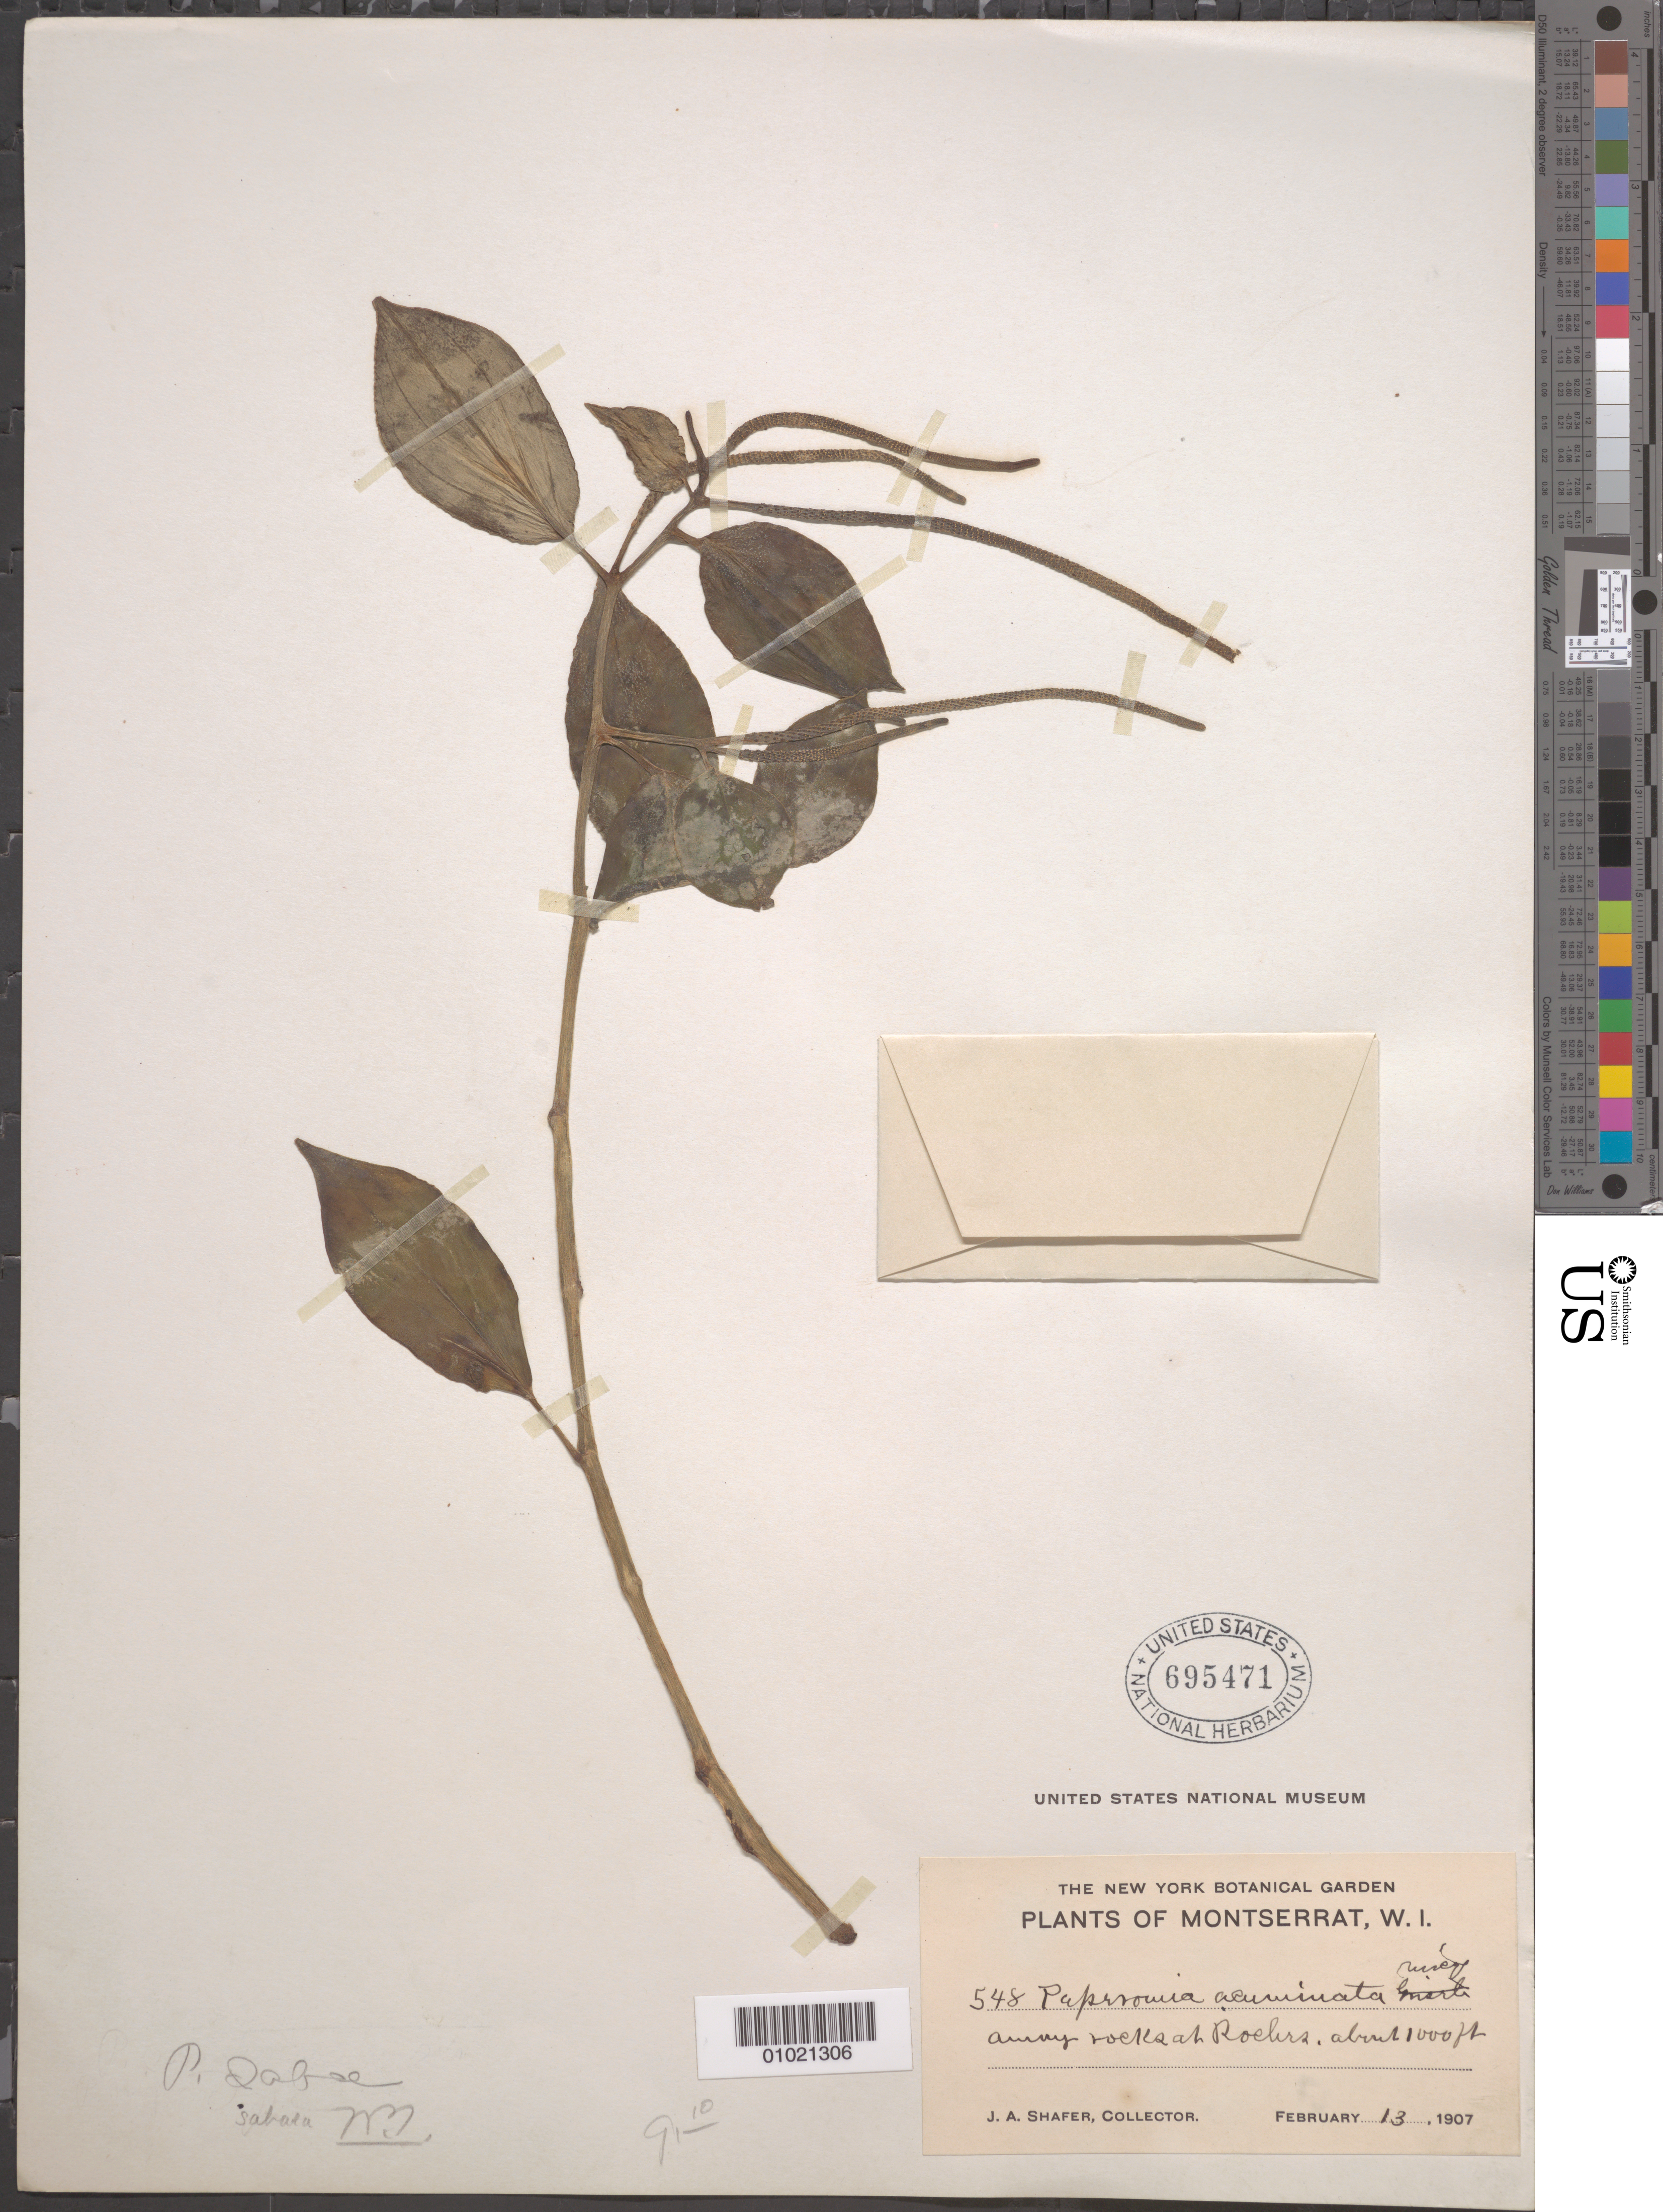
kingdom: Plantae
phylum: Tracheophyta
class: Magnoliopsida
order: Piperales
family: Piperaceae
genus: Peperomia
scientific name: Peperomia acuminata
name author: Ruiz & Pav.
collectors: J. A. Shafer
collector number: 548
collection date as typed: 13 Feb 1907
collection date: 1907-02-13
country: Montserrat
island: Montserrat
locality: Among rocks at Roelirs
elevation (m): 305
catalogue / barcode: US 695471